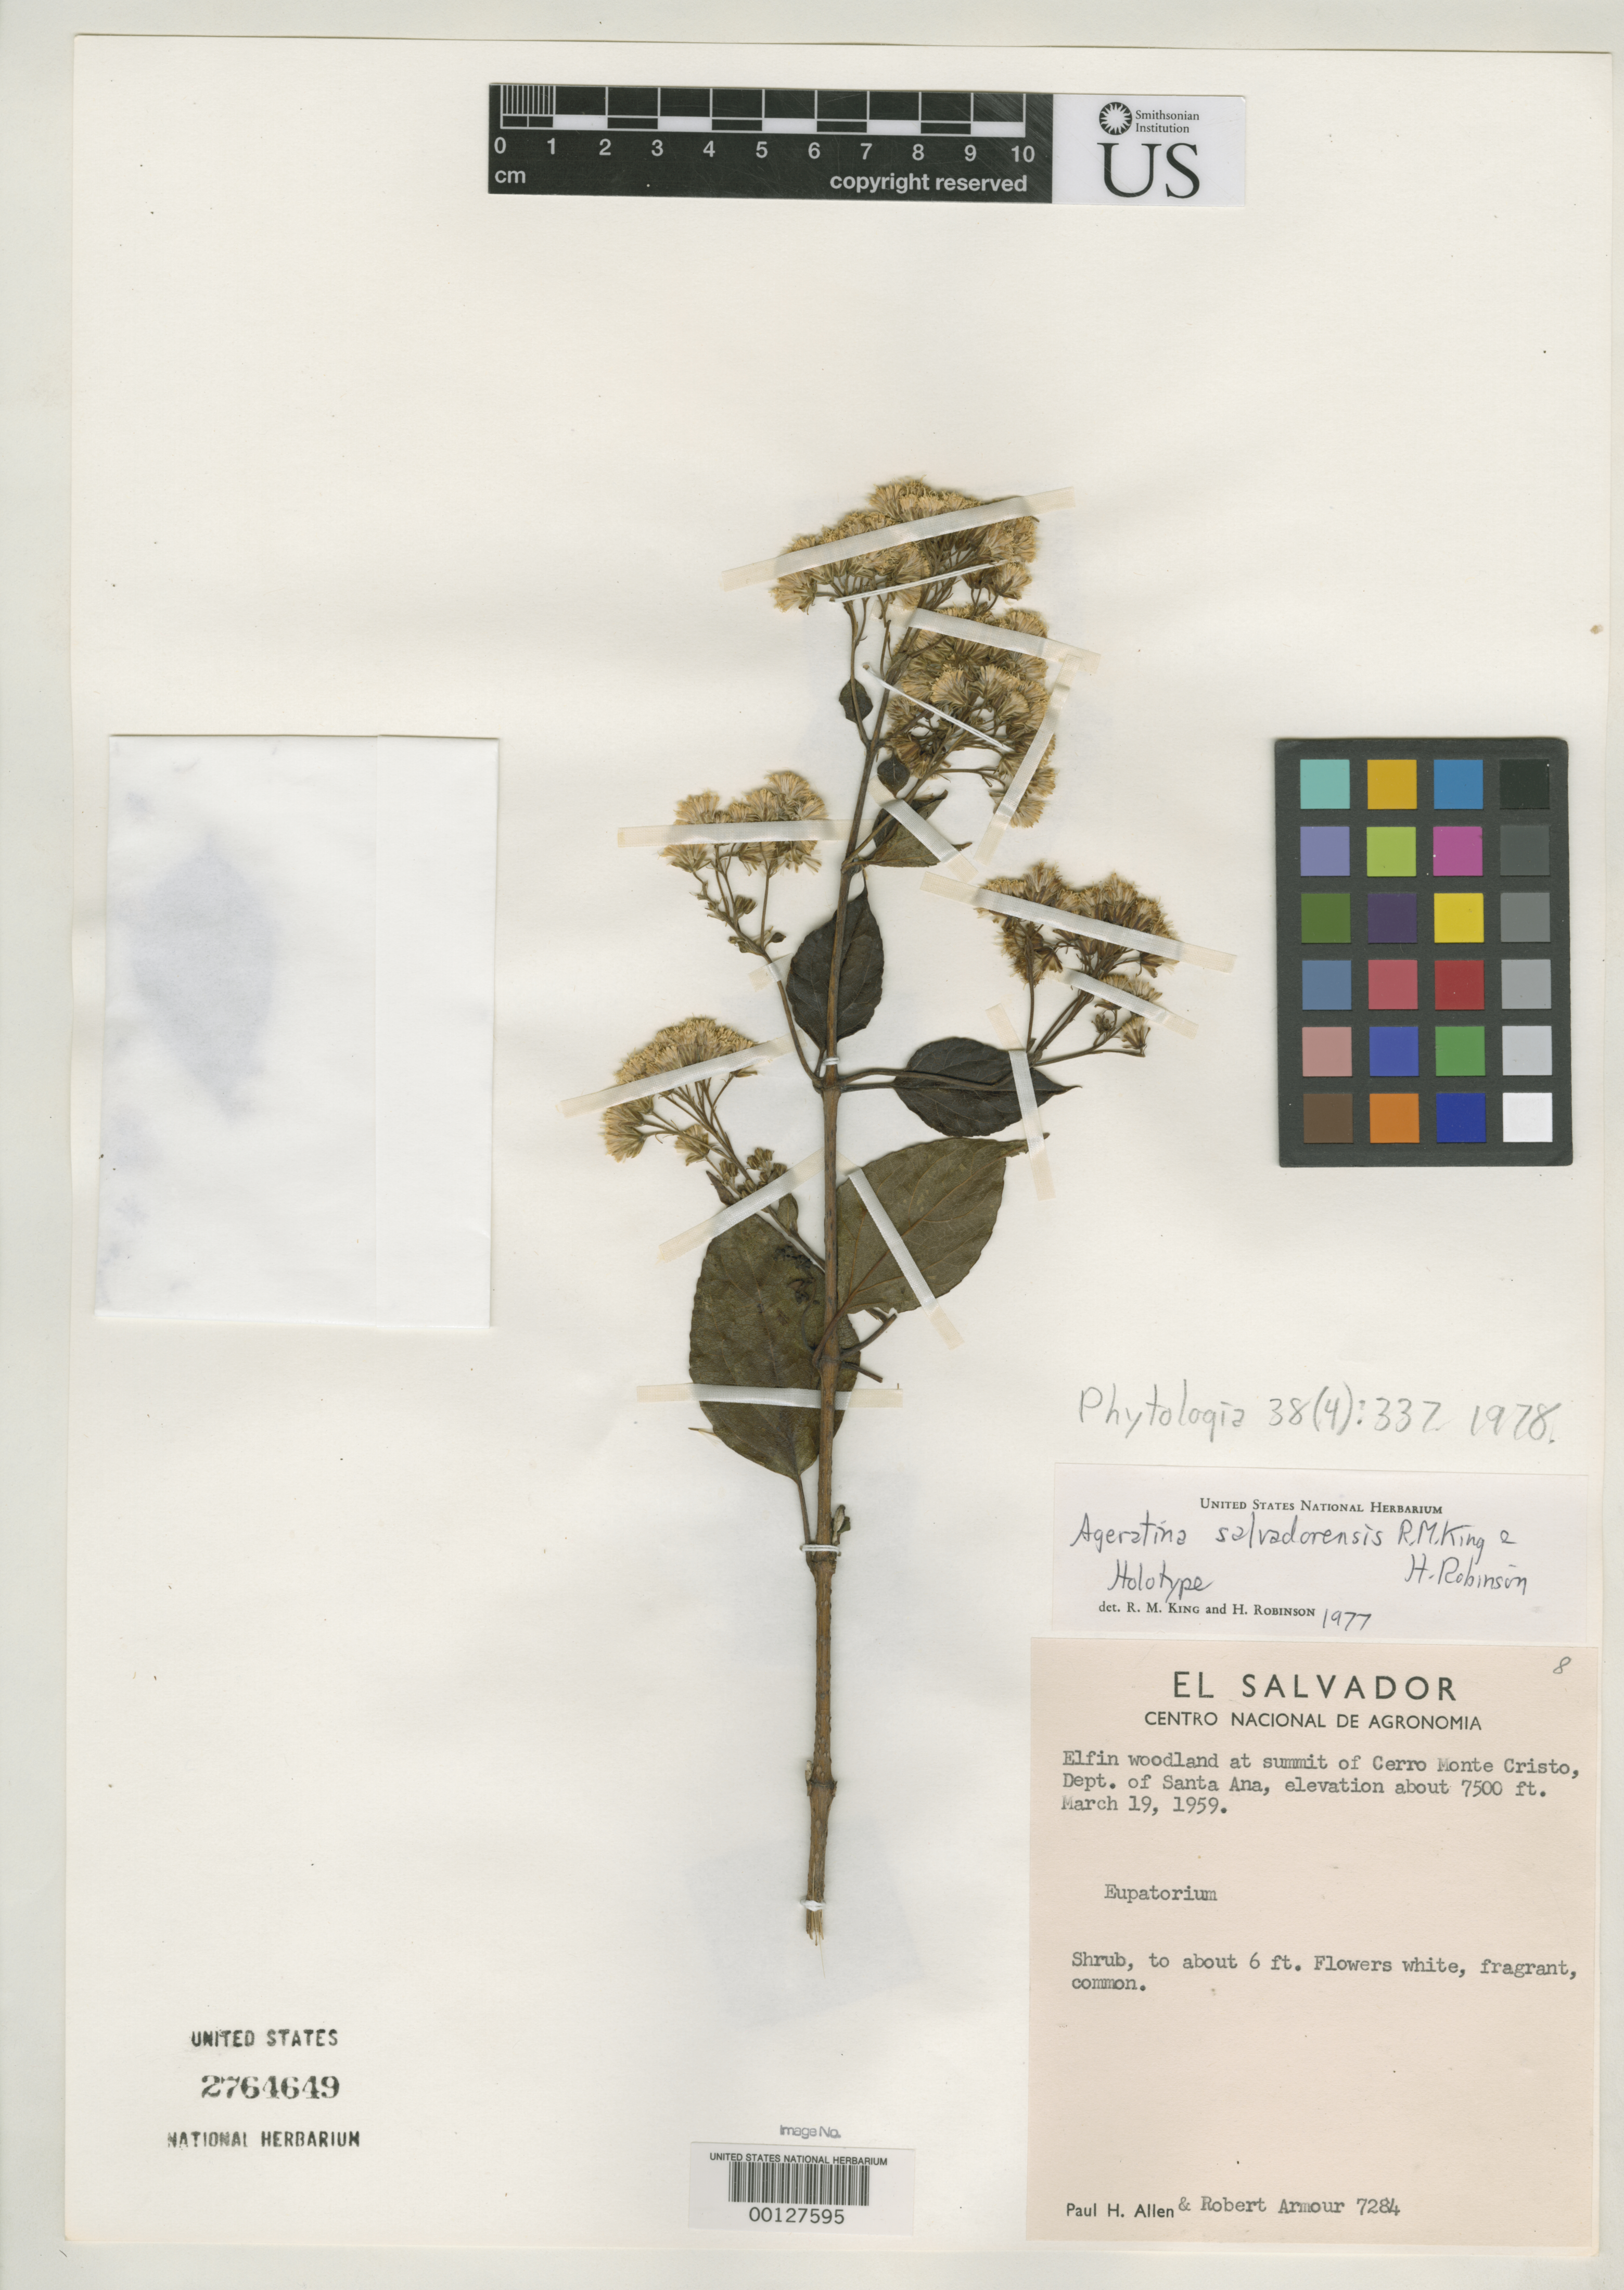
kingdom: Plantae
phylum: Tracheophyta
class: Magnoliopsida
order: Asterales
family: Asteraceae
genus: Ageratina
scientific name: Ageratina salvadorensis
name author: R.M. King & H. Rob.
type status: Holotype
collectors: P. H. Allen & R. Armour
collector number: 7284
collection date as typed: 19 Mar 1959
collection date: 1959-03-19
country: El Salvador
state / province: Santa Ana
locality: Cerro Monte Cristo.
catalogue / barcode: US 2764649